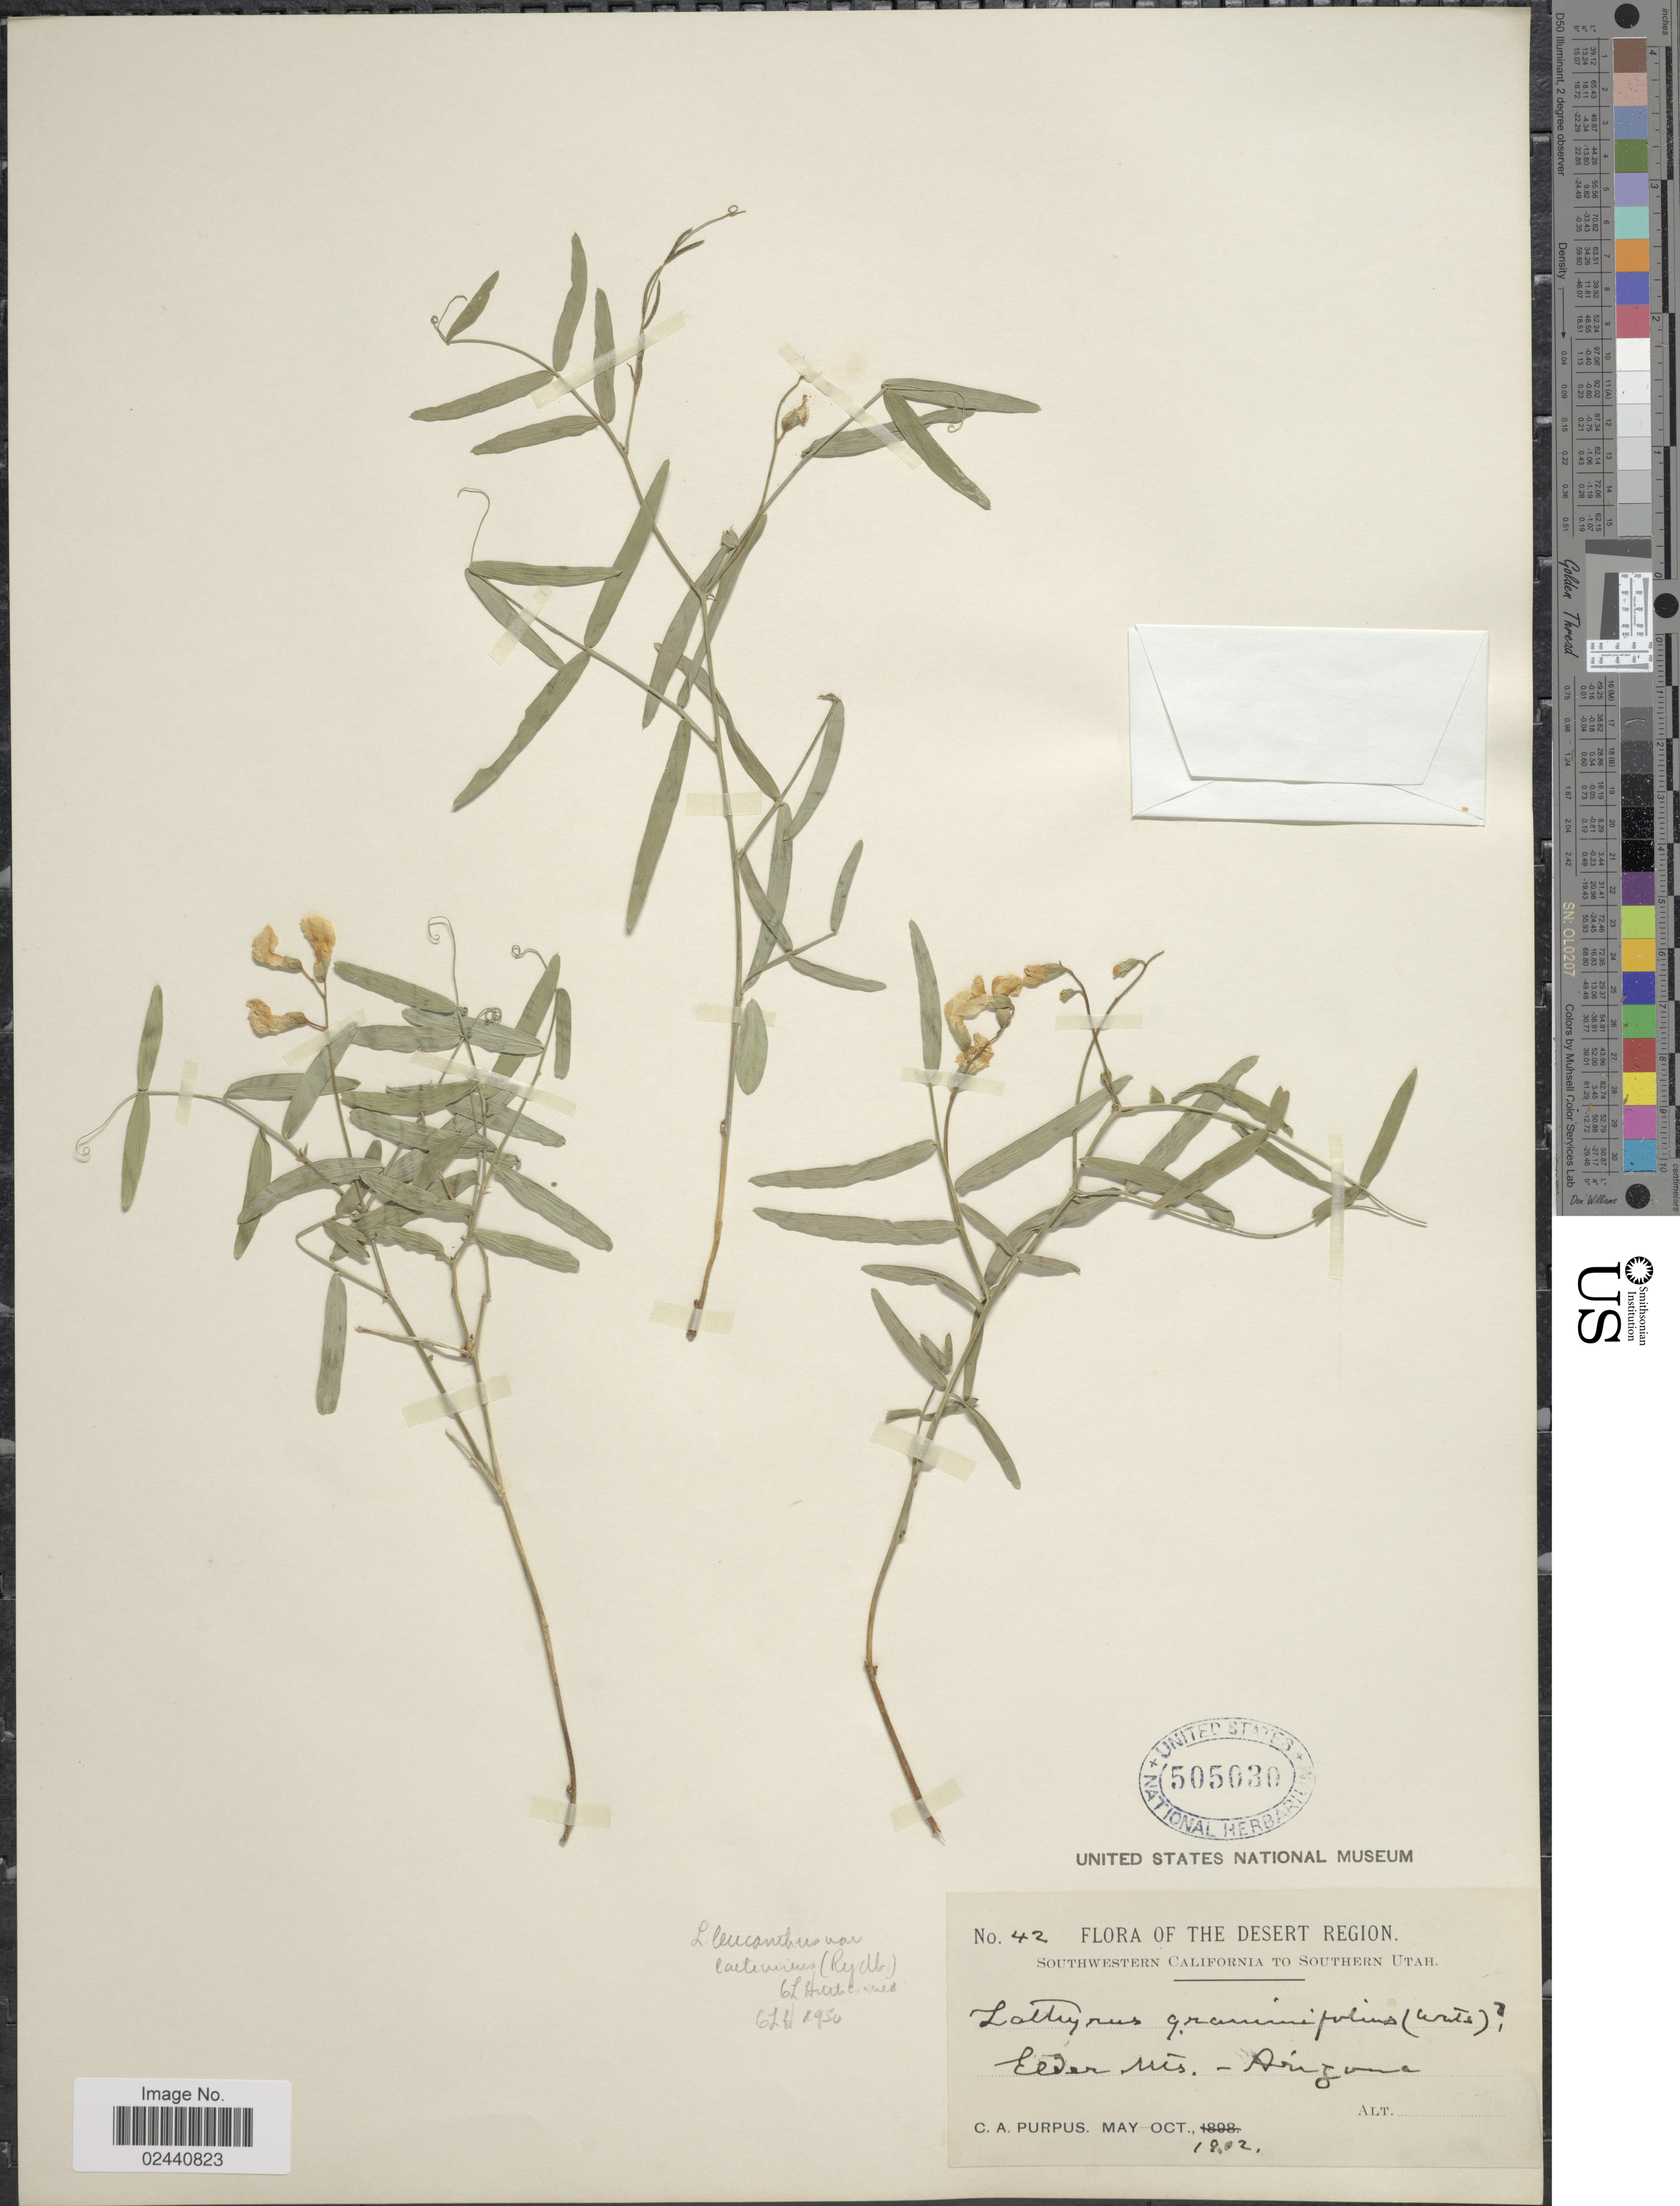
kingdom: Plantae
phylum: Tracheophyta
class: Magnoliopsida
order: Fabales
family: Fabaceae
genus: Lathyrus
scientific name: Lathyrus laetivirens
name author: Greene in Rydb.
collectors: C. A. Purpus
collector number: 42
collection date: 1902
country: United States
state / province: Arizona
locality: The Desert Region, Southwestern California to Southern Utah, Elden Mts. - Arizona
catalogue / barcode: US 505030